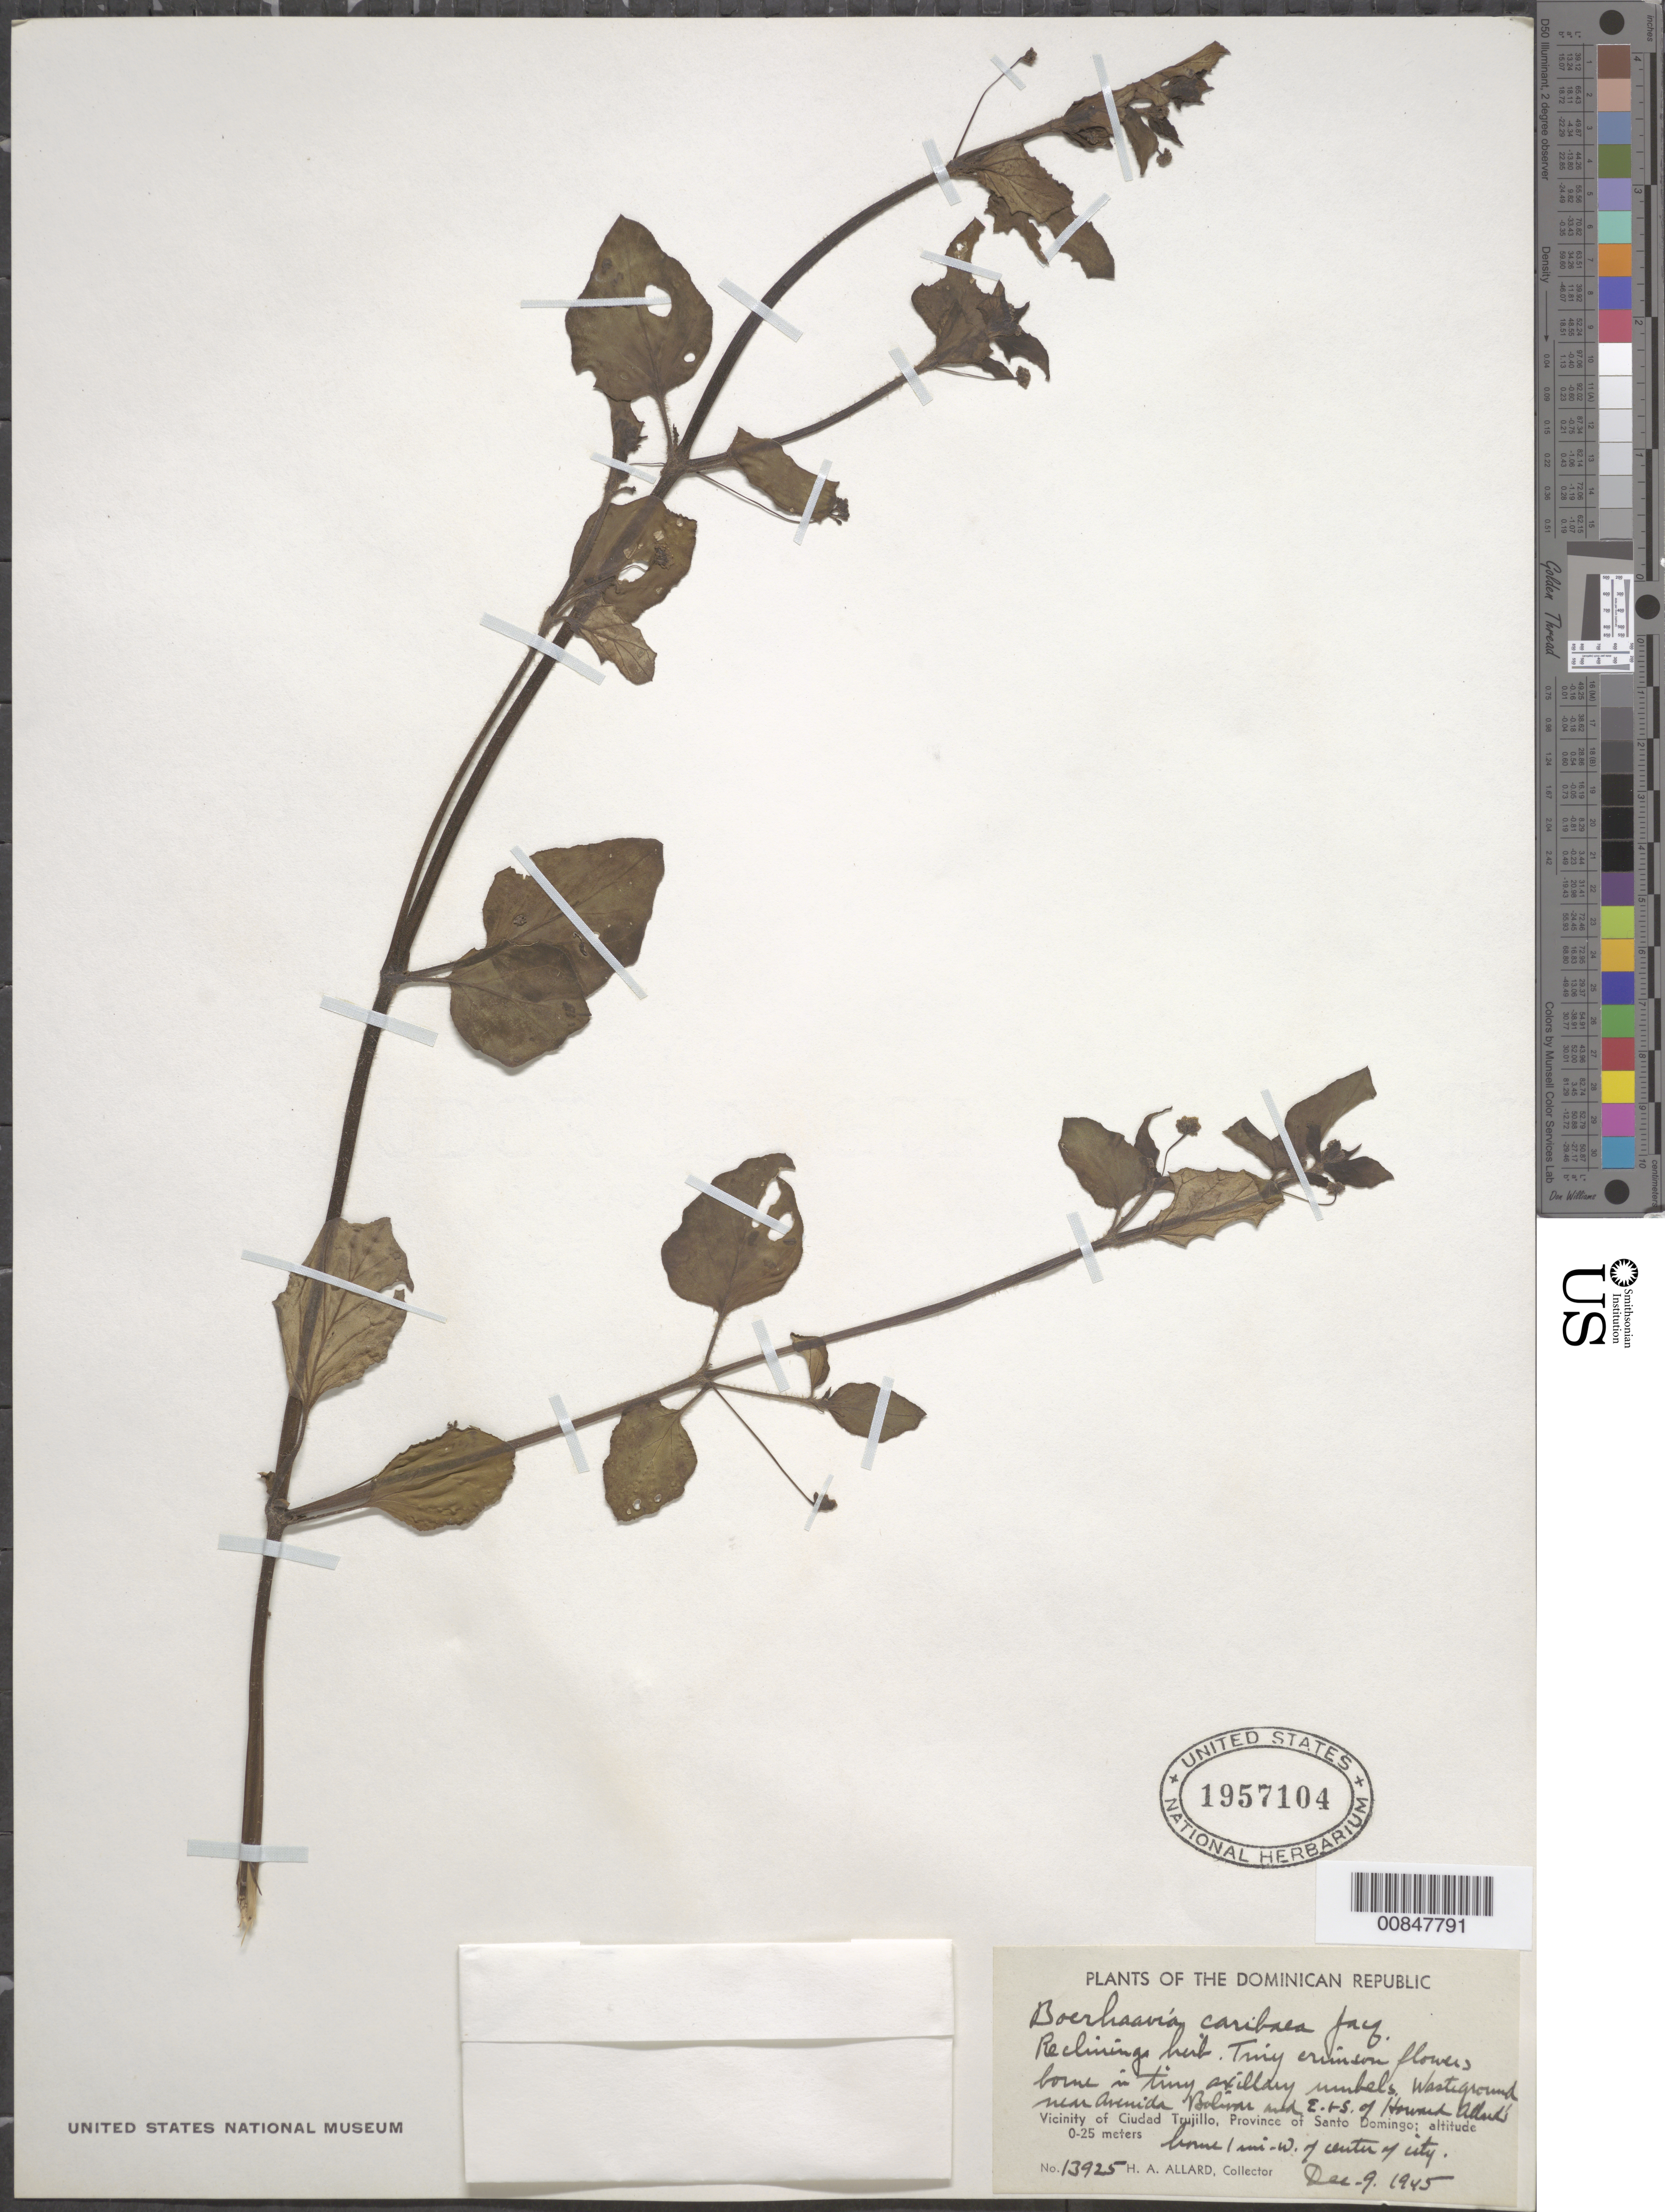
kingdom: Plantae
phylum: Tracheophyta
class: Magnoliopsida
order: Caryophyllales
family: Nyctaginaceae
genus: Boerhavia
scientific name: Boerhavia coccinea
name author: Mill.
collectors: H. A. Allard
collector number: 13925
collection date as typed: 09 Dec 1945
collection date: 1945-12-09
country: Dominican Republic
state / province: Distrito Nacional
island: Hispaniola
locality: Vicinity of Ciudad Trujillo, Province of Santo Domingo (obsolete), near Avenida Bolivar and E and S of Howard Allard's home, 1 mi W of center of city.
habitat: Waste ground.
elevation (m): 0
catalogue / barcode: US 1957104